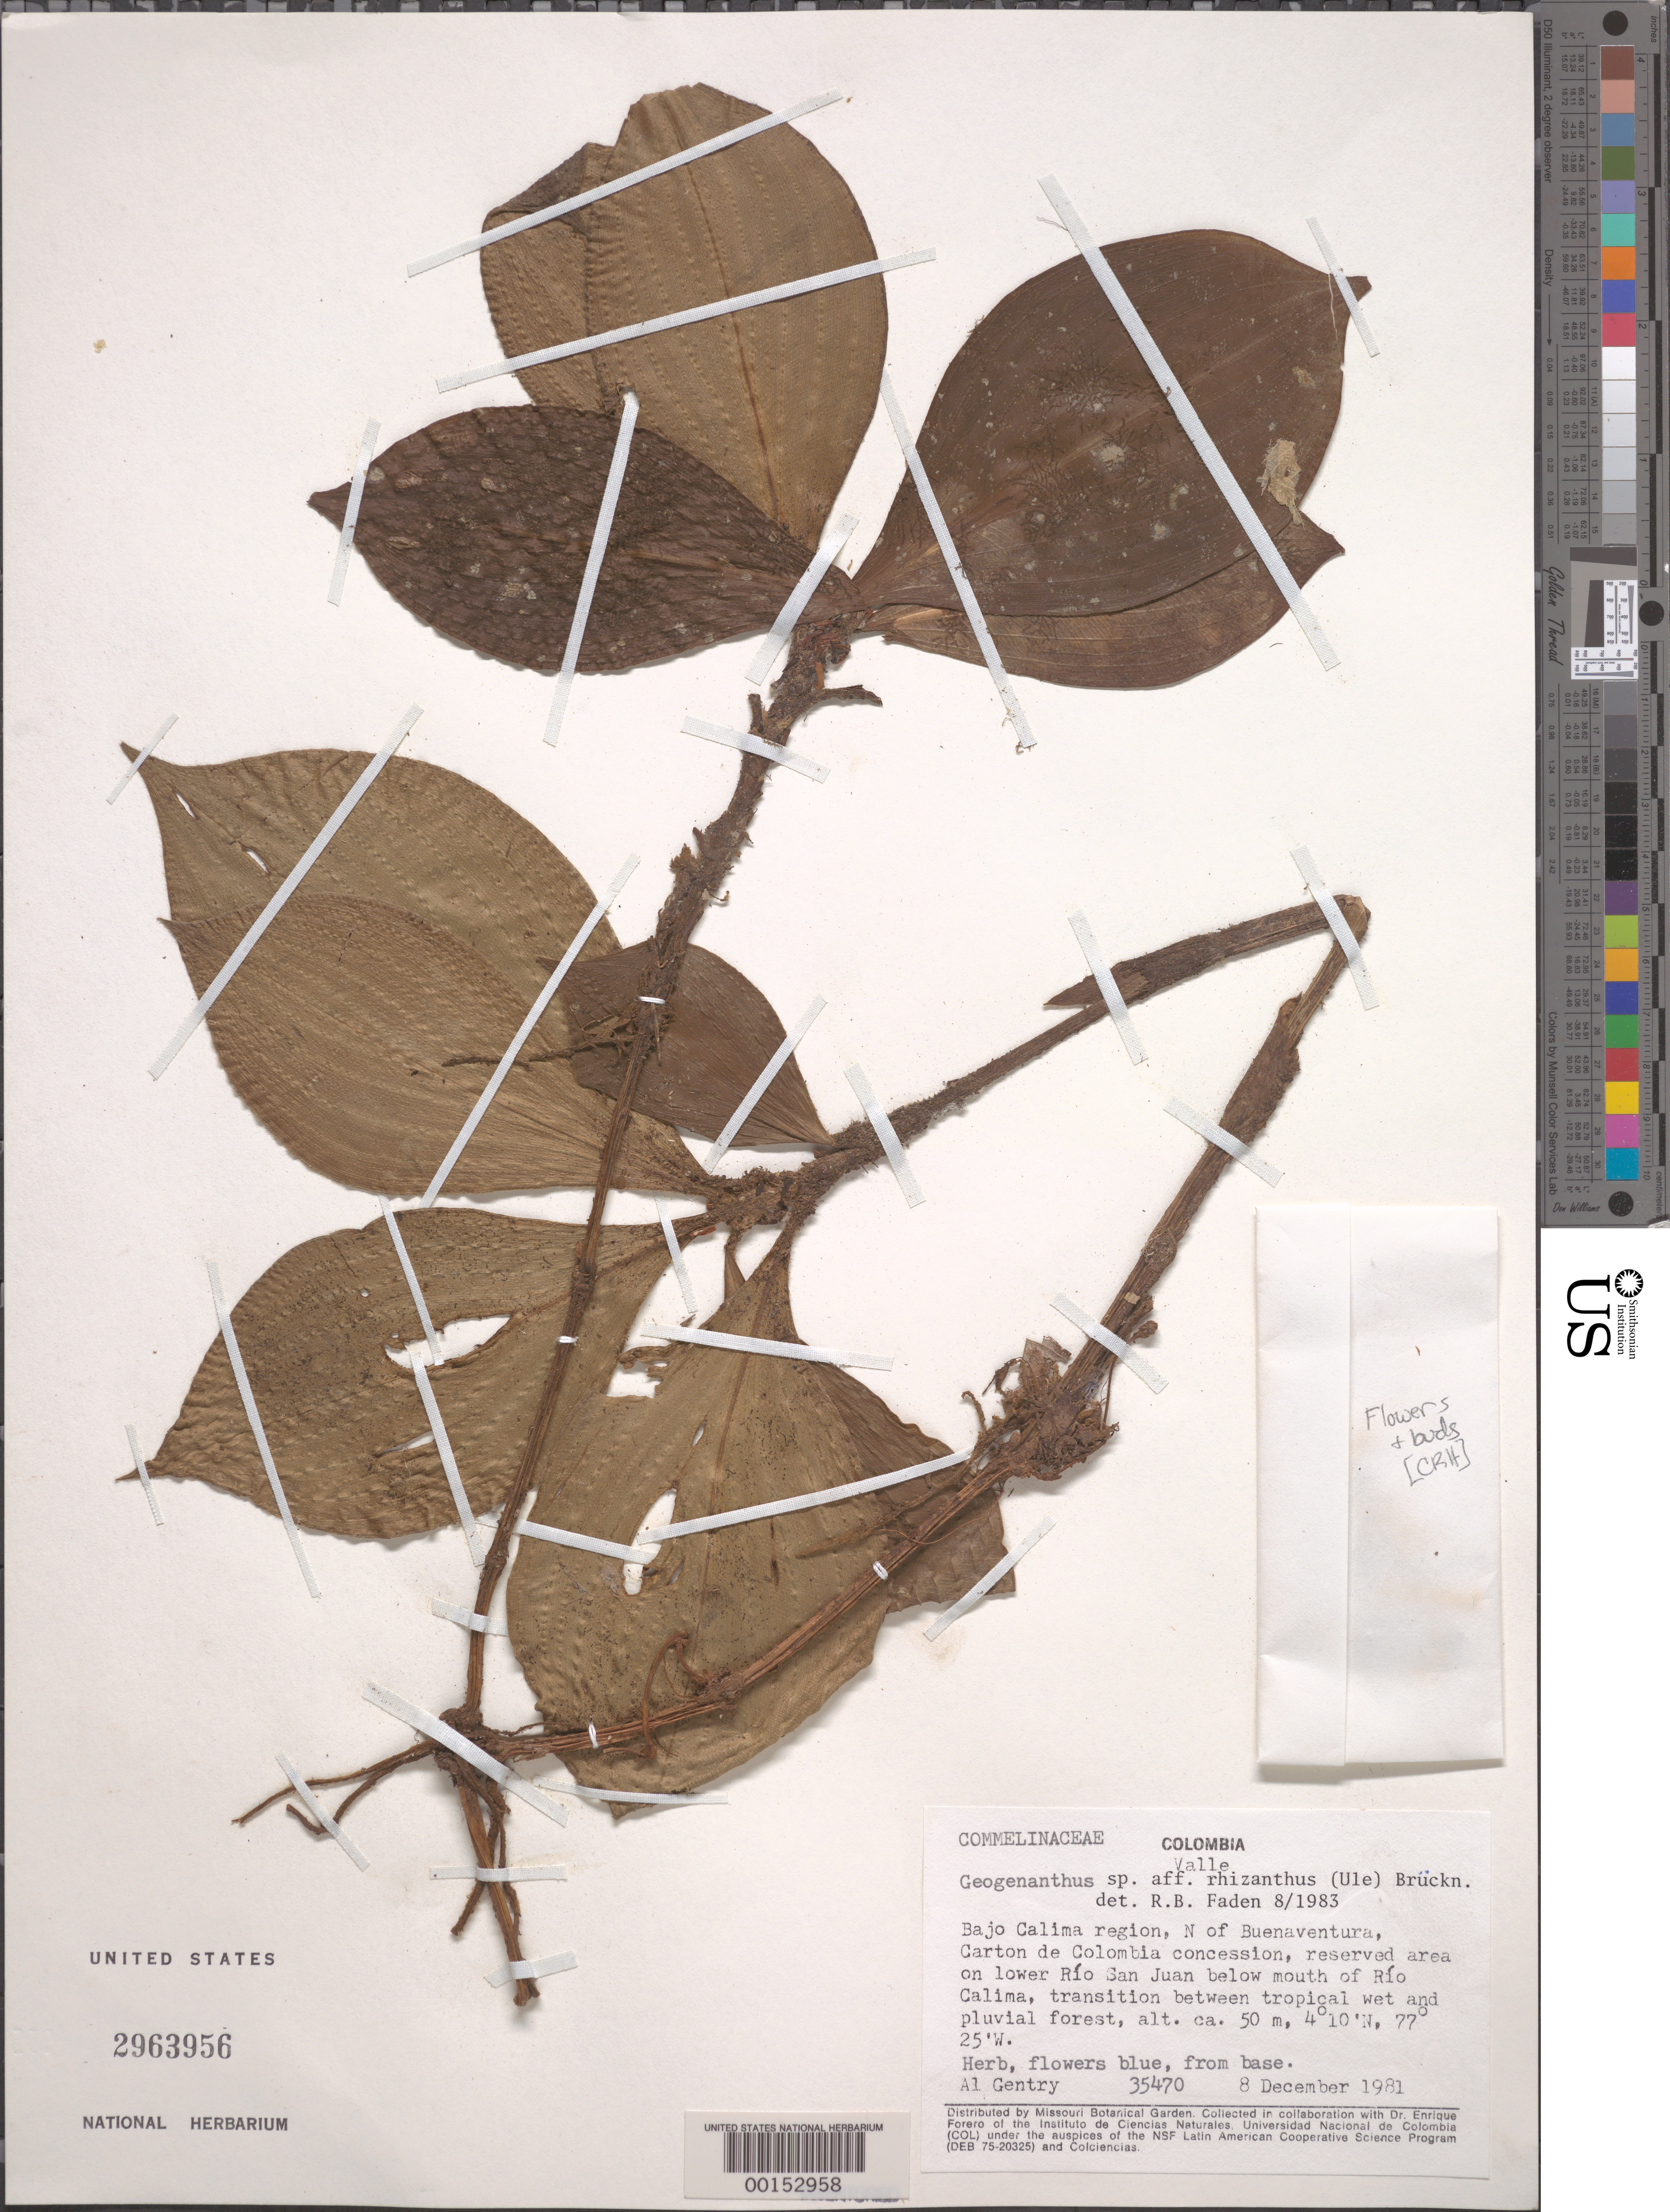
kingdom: Plantae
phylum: Tracheophyta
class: Liliopsida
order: Commelinales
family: Commelinaceae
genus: Geogenanthus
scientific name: Geogenanthus rhizanthus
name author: (Ule) G. Brückn.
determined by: Faden, Robert B., (US), Smithsonian Institution - National Museum of Natural History (UNITED STATES)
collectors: A. H. Gentry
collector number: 35470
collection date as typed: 08 Dec 1981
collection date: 1981-12-08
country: Colombia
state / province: Valle del Cauca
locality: Bajo Calima region, N of Buena Ventura on lower Rio San Juan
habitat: Transition between tropical wet and pluvial forest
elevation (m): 50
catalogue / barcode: US 2963956